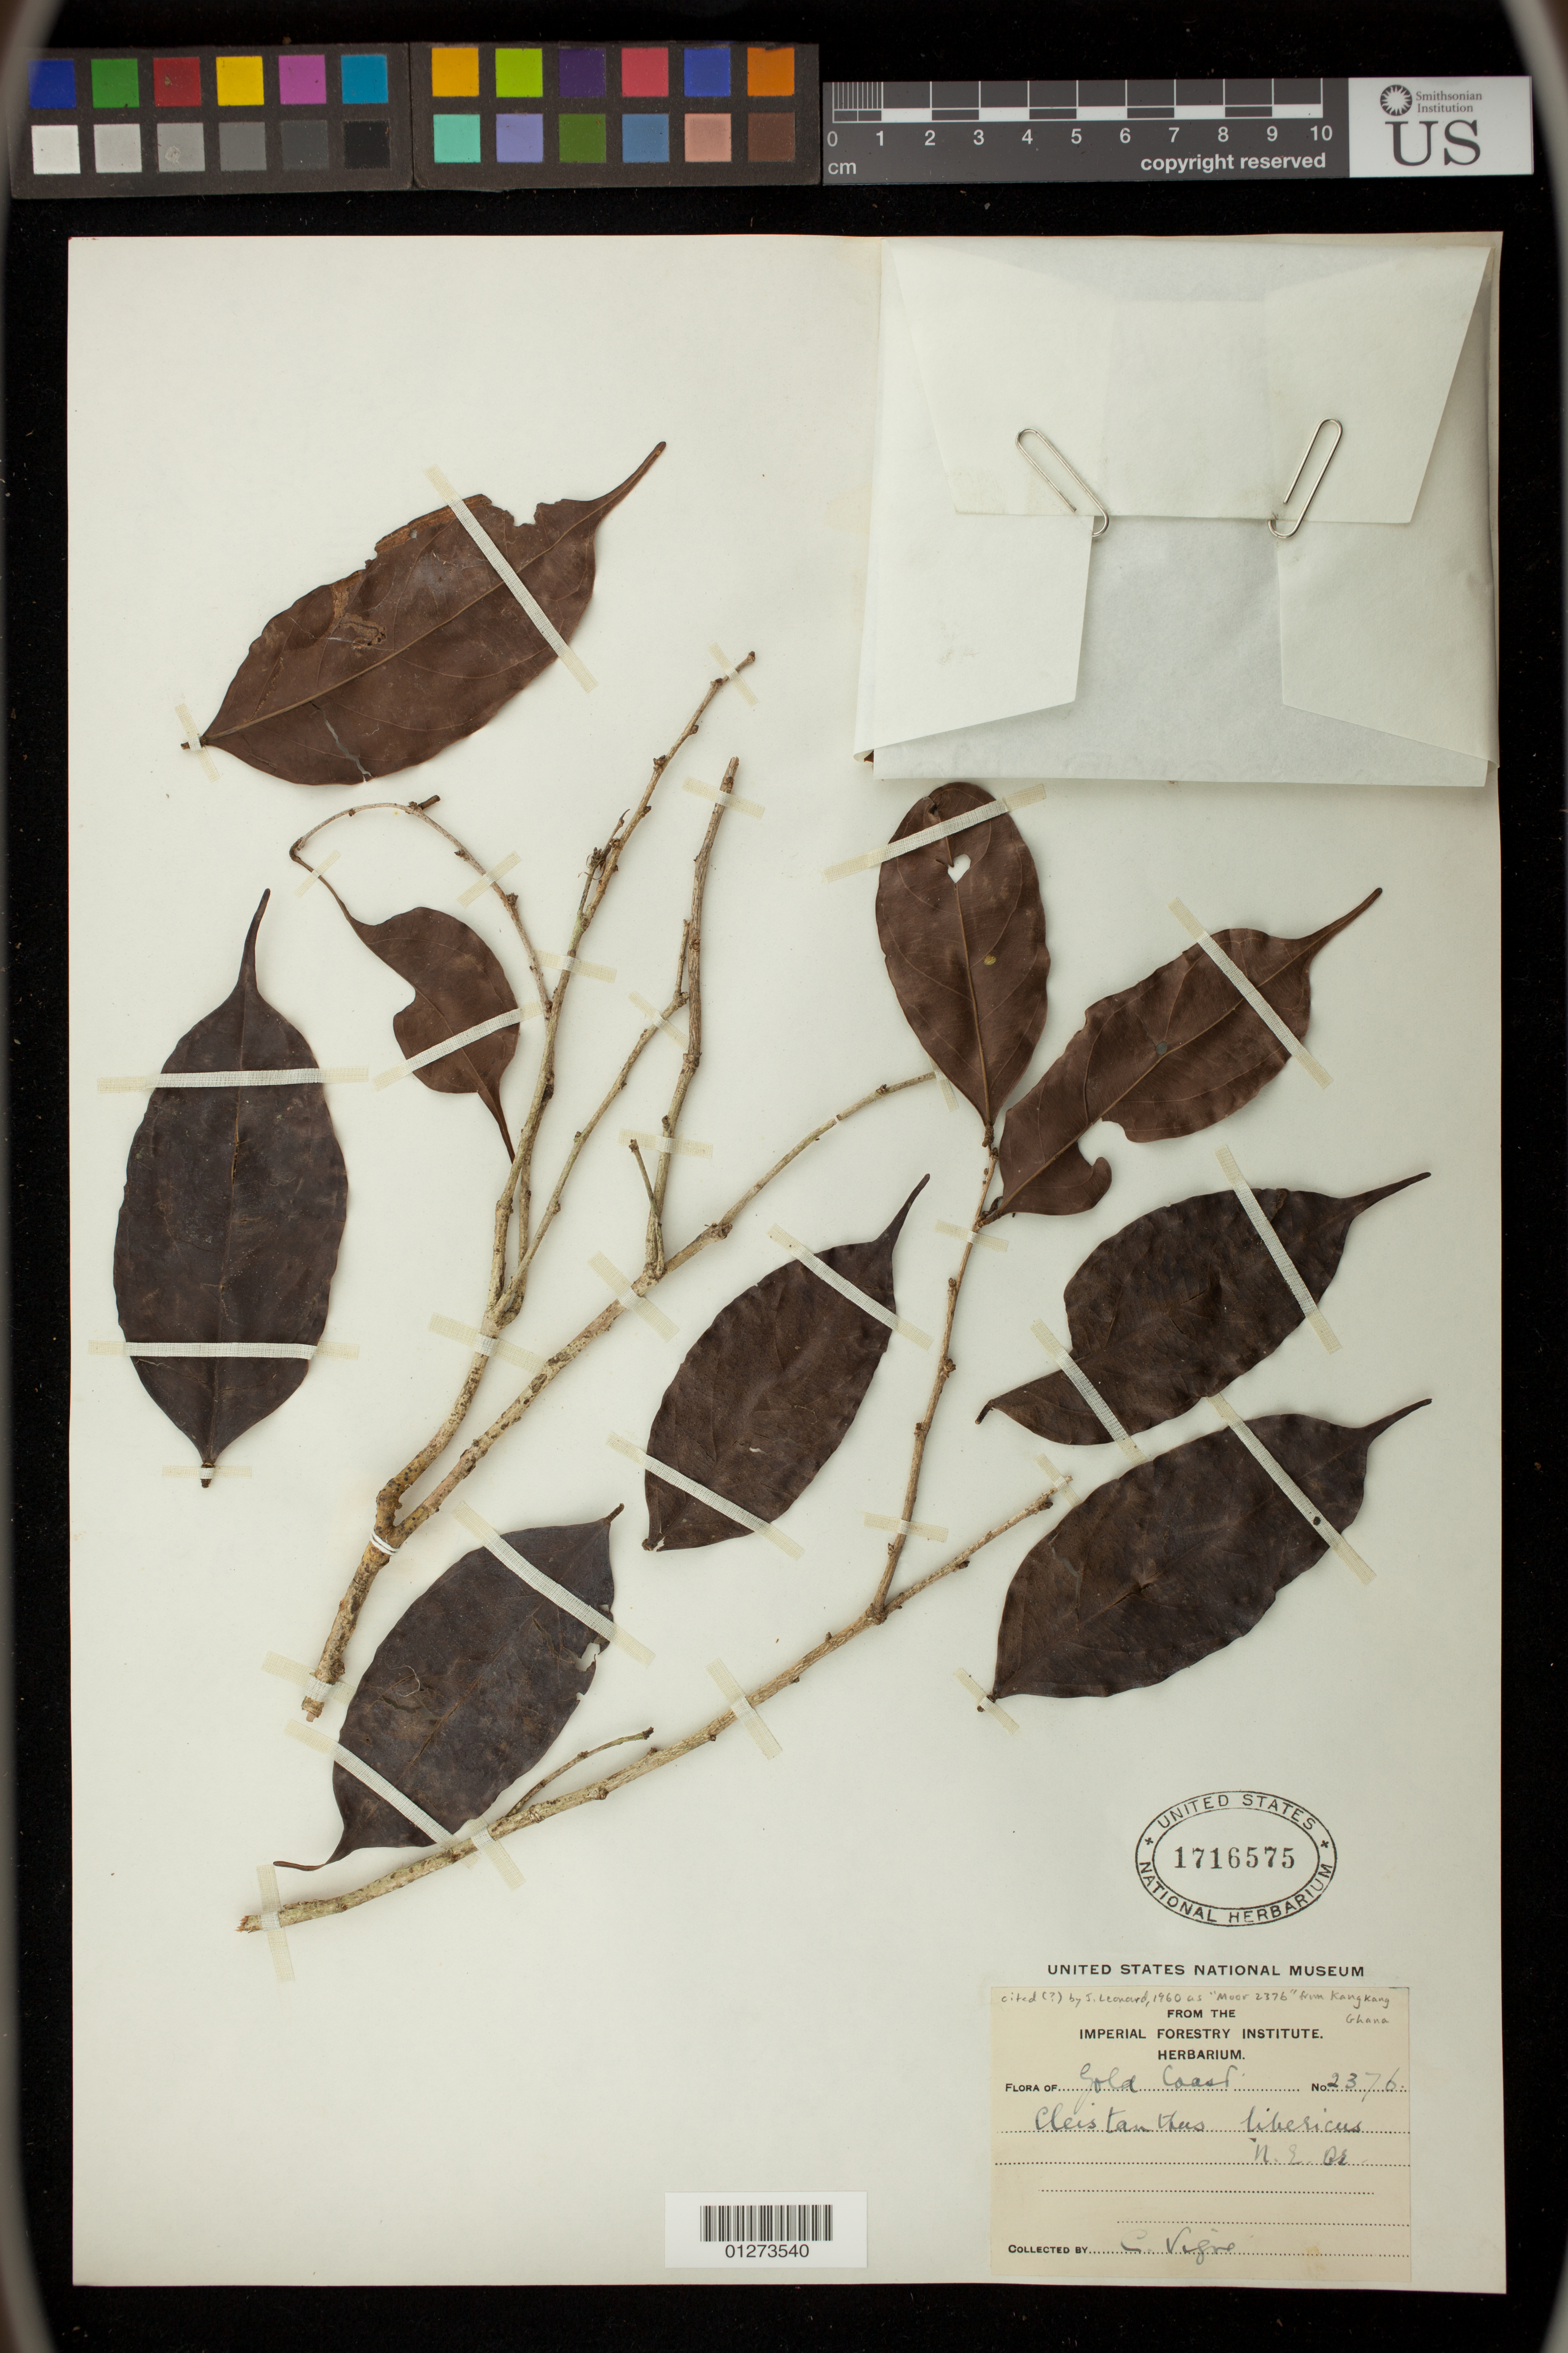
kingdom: Plantae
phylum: Tracheophyta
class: Magnoliopsida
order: Malpighiales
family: Phyllanthaceae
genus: Cleistanthus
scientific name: Cleistanthus libericus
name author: N.E. Br.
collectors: C. Vigne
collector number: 2376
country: Ghana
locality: Gold Coast.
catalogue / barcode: US 1716575